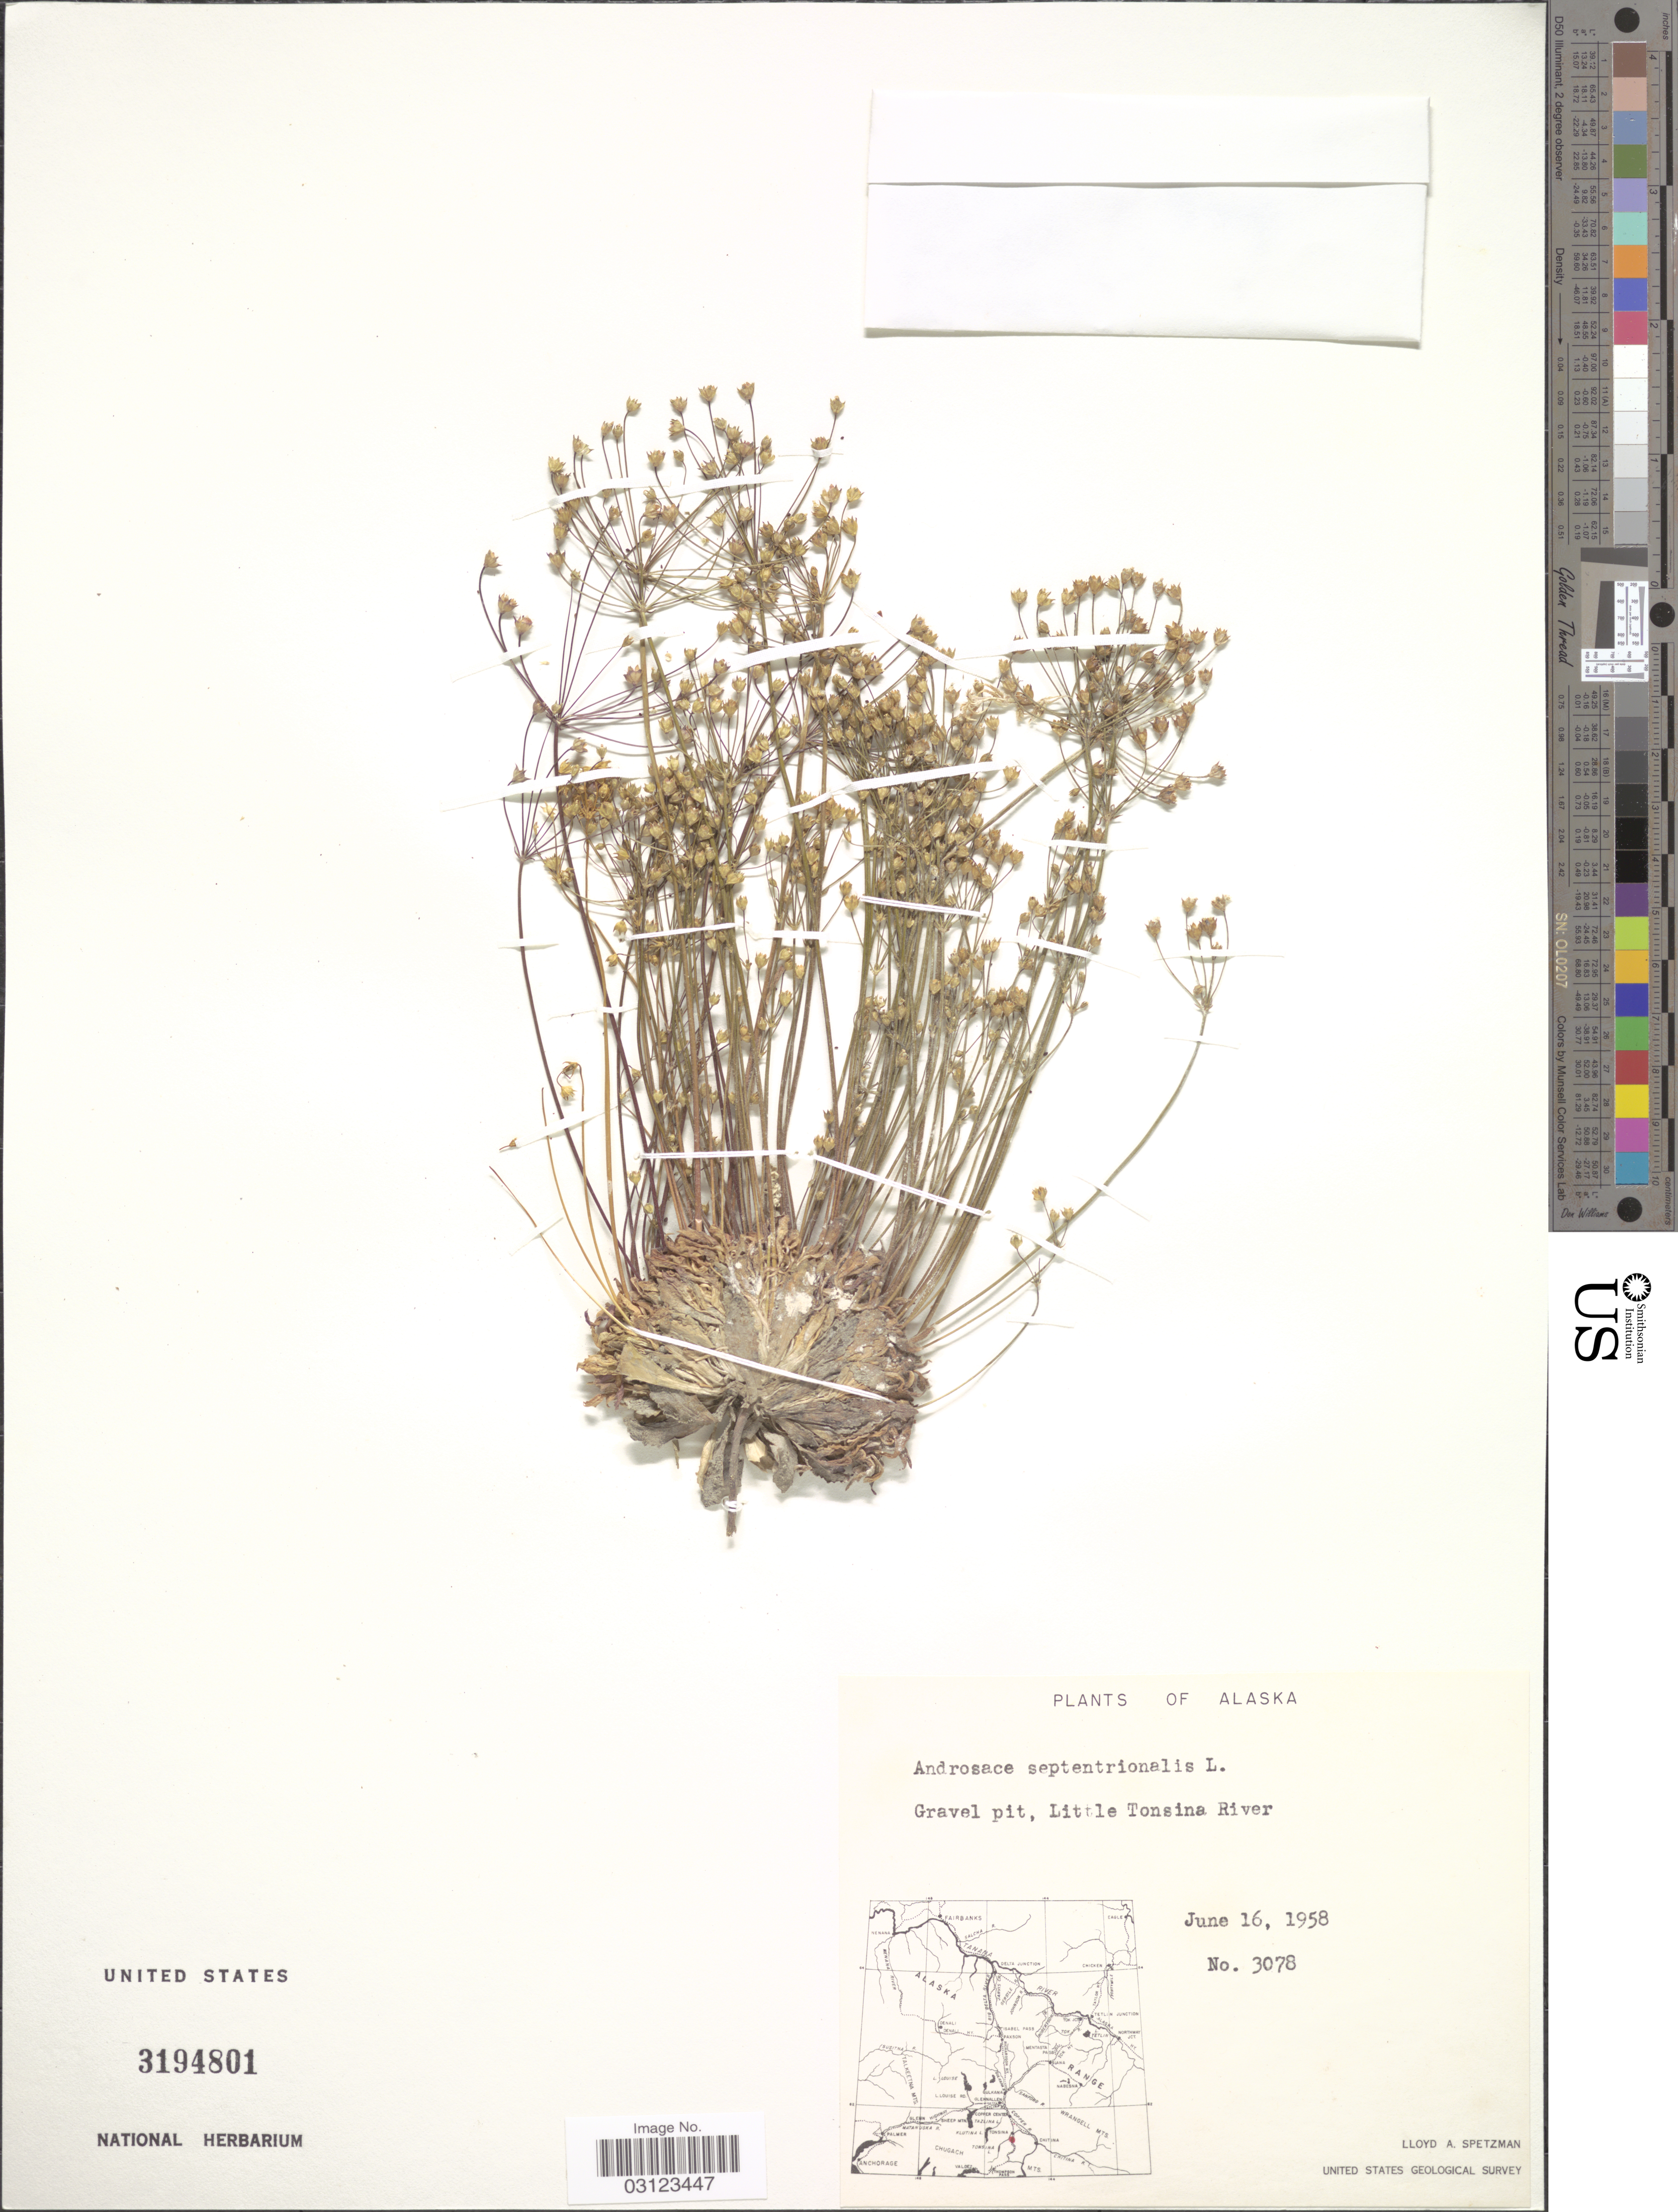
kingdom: Plantae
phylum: Tracheophyta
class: Magnoliopsida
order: Ericales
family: Primulaceae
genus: Androsace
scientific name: Androsace septentrionalis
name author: L.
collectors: L. Spetzman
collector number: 3078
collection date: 1958-06-16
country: United States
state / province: Alaska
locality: Gravel pit, Little Tonsina River.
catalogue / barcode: US 3194801